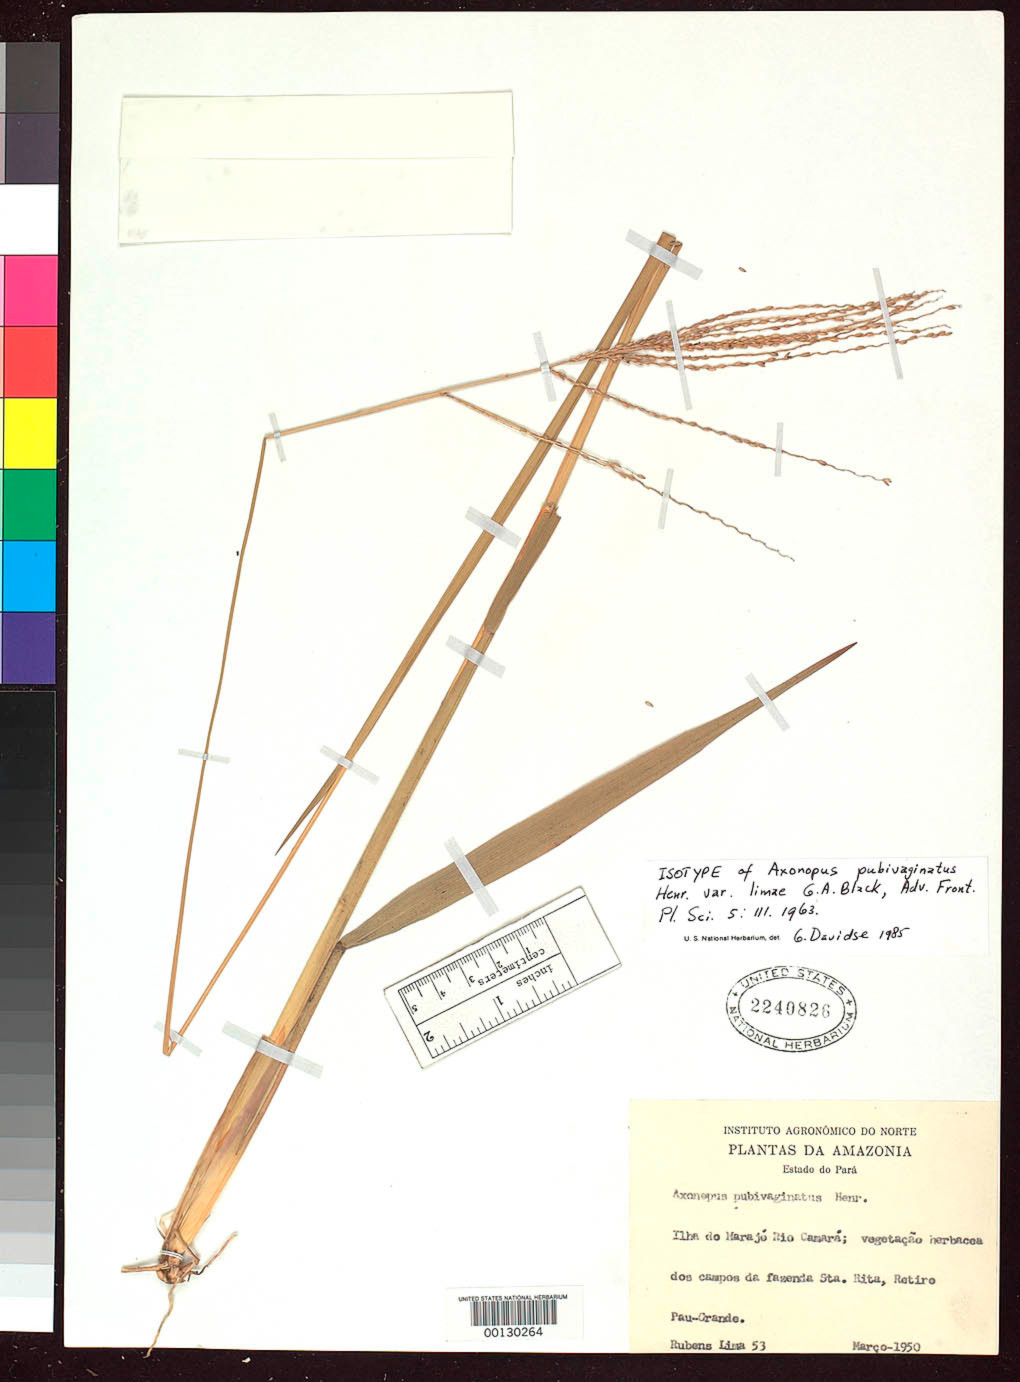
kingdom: Plantae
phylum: Tracheophyta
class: Liliopsida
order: Poales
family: Poaceae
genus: Axonopus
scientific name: Axonopus pubivaginatus var. limae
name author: G.A. Black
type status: Isotype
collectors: R. Lima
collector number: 53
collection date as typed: Mar 1950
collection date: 1950-03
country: Brazil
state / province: Pará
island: Morajo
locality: Rio Camara, dos campos da Fazenda Sta. Rita, Retiro. [Marajo Island, Rio Camara, the fields of Santa Rita Farm, Retiro].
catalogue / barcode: US 2240826